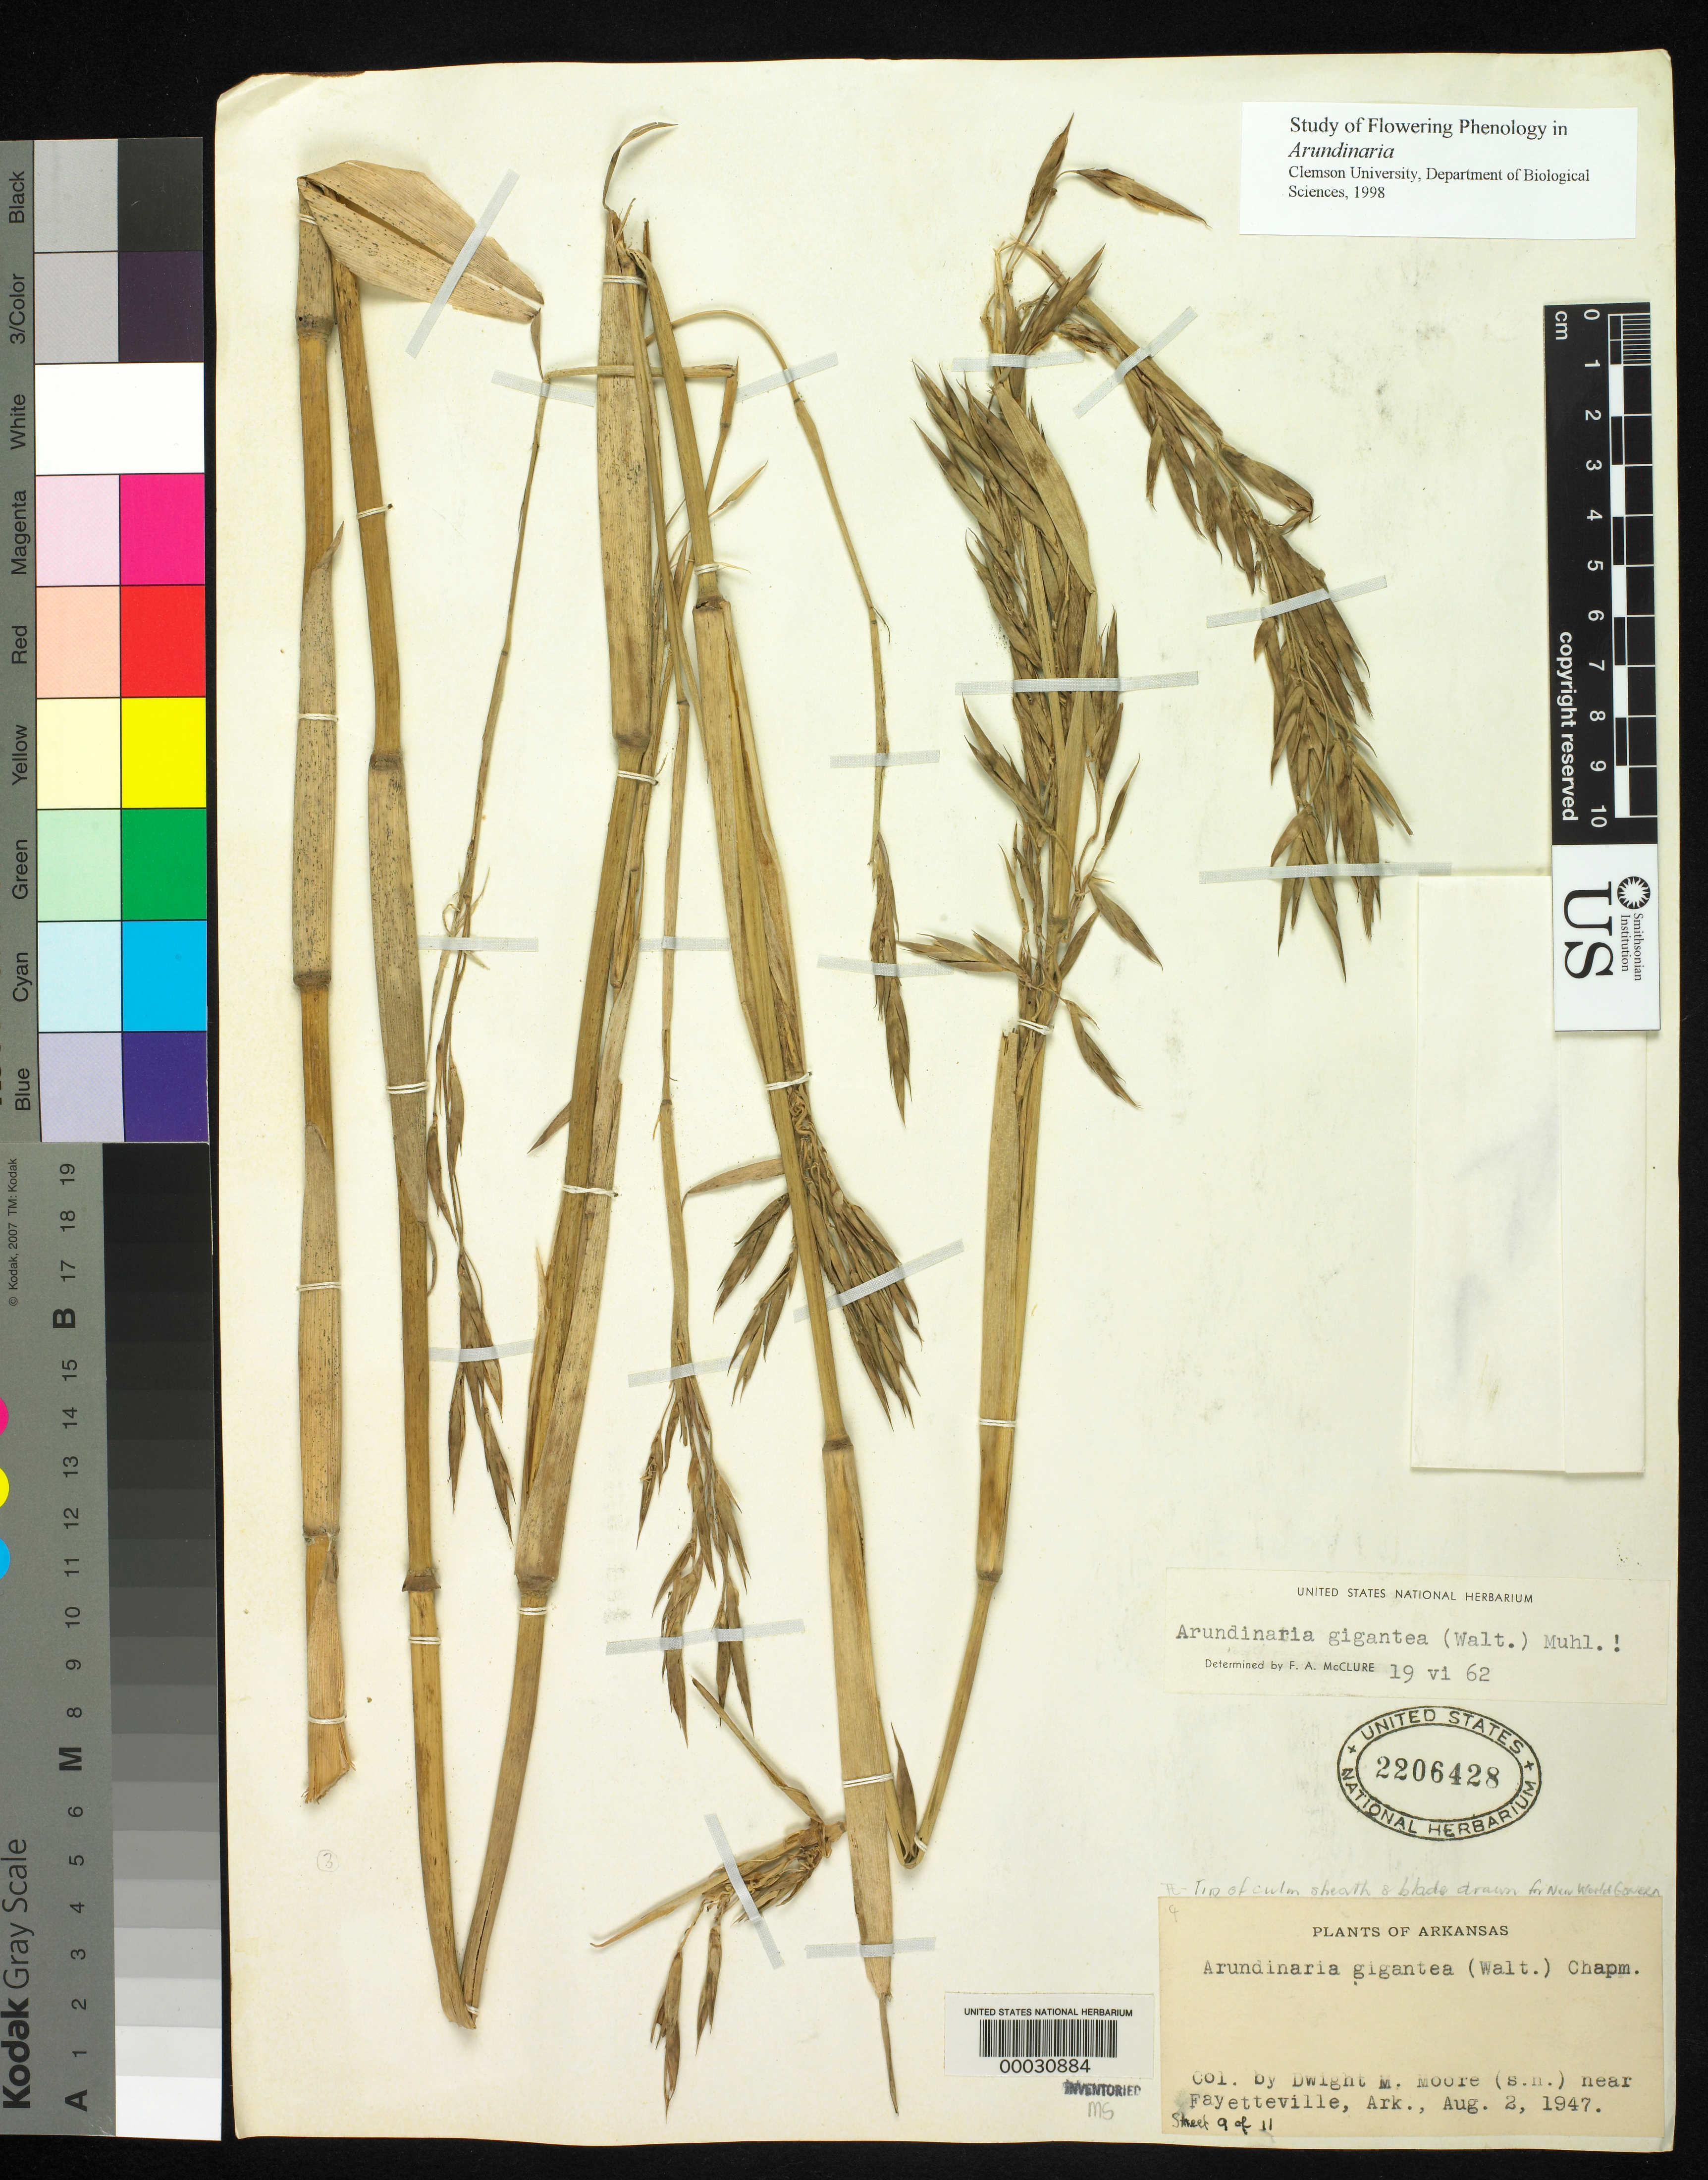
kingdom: Plantae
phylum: Tracheophyta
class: Liliopsida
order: Poales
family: Poaceae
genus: Arundinaria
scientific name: Arundinaria gigantea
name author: (Walter) Muhl.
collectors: D. Moore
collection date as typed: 02 Aug 1947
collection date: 1947-08-02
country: United States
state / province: Arkansas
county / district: Washington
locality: Fayetterville, white river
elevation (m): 336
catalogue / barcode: US 2206428